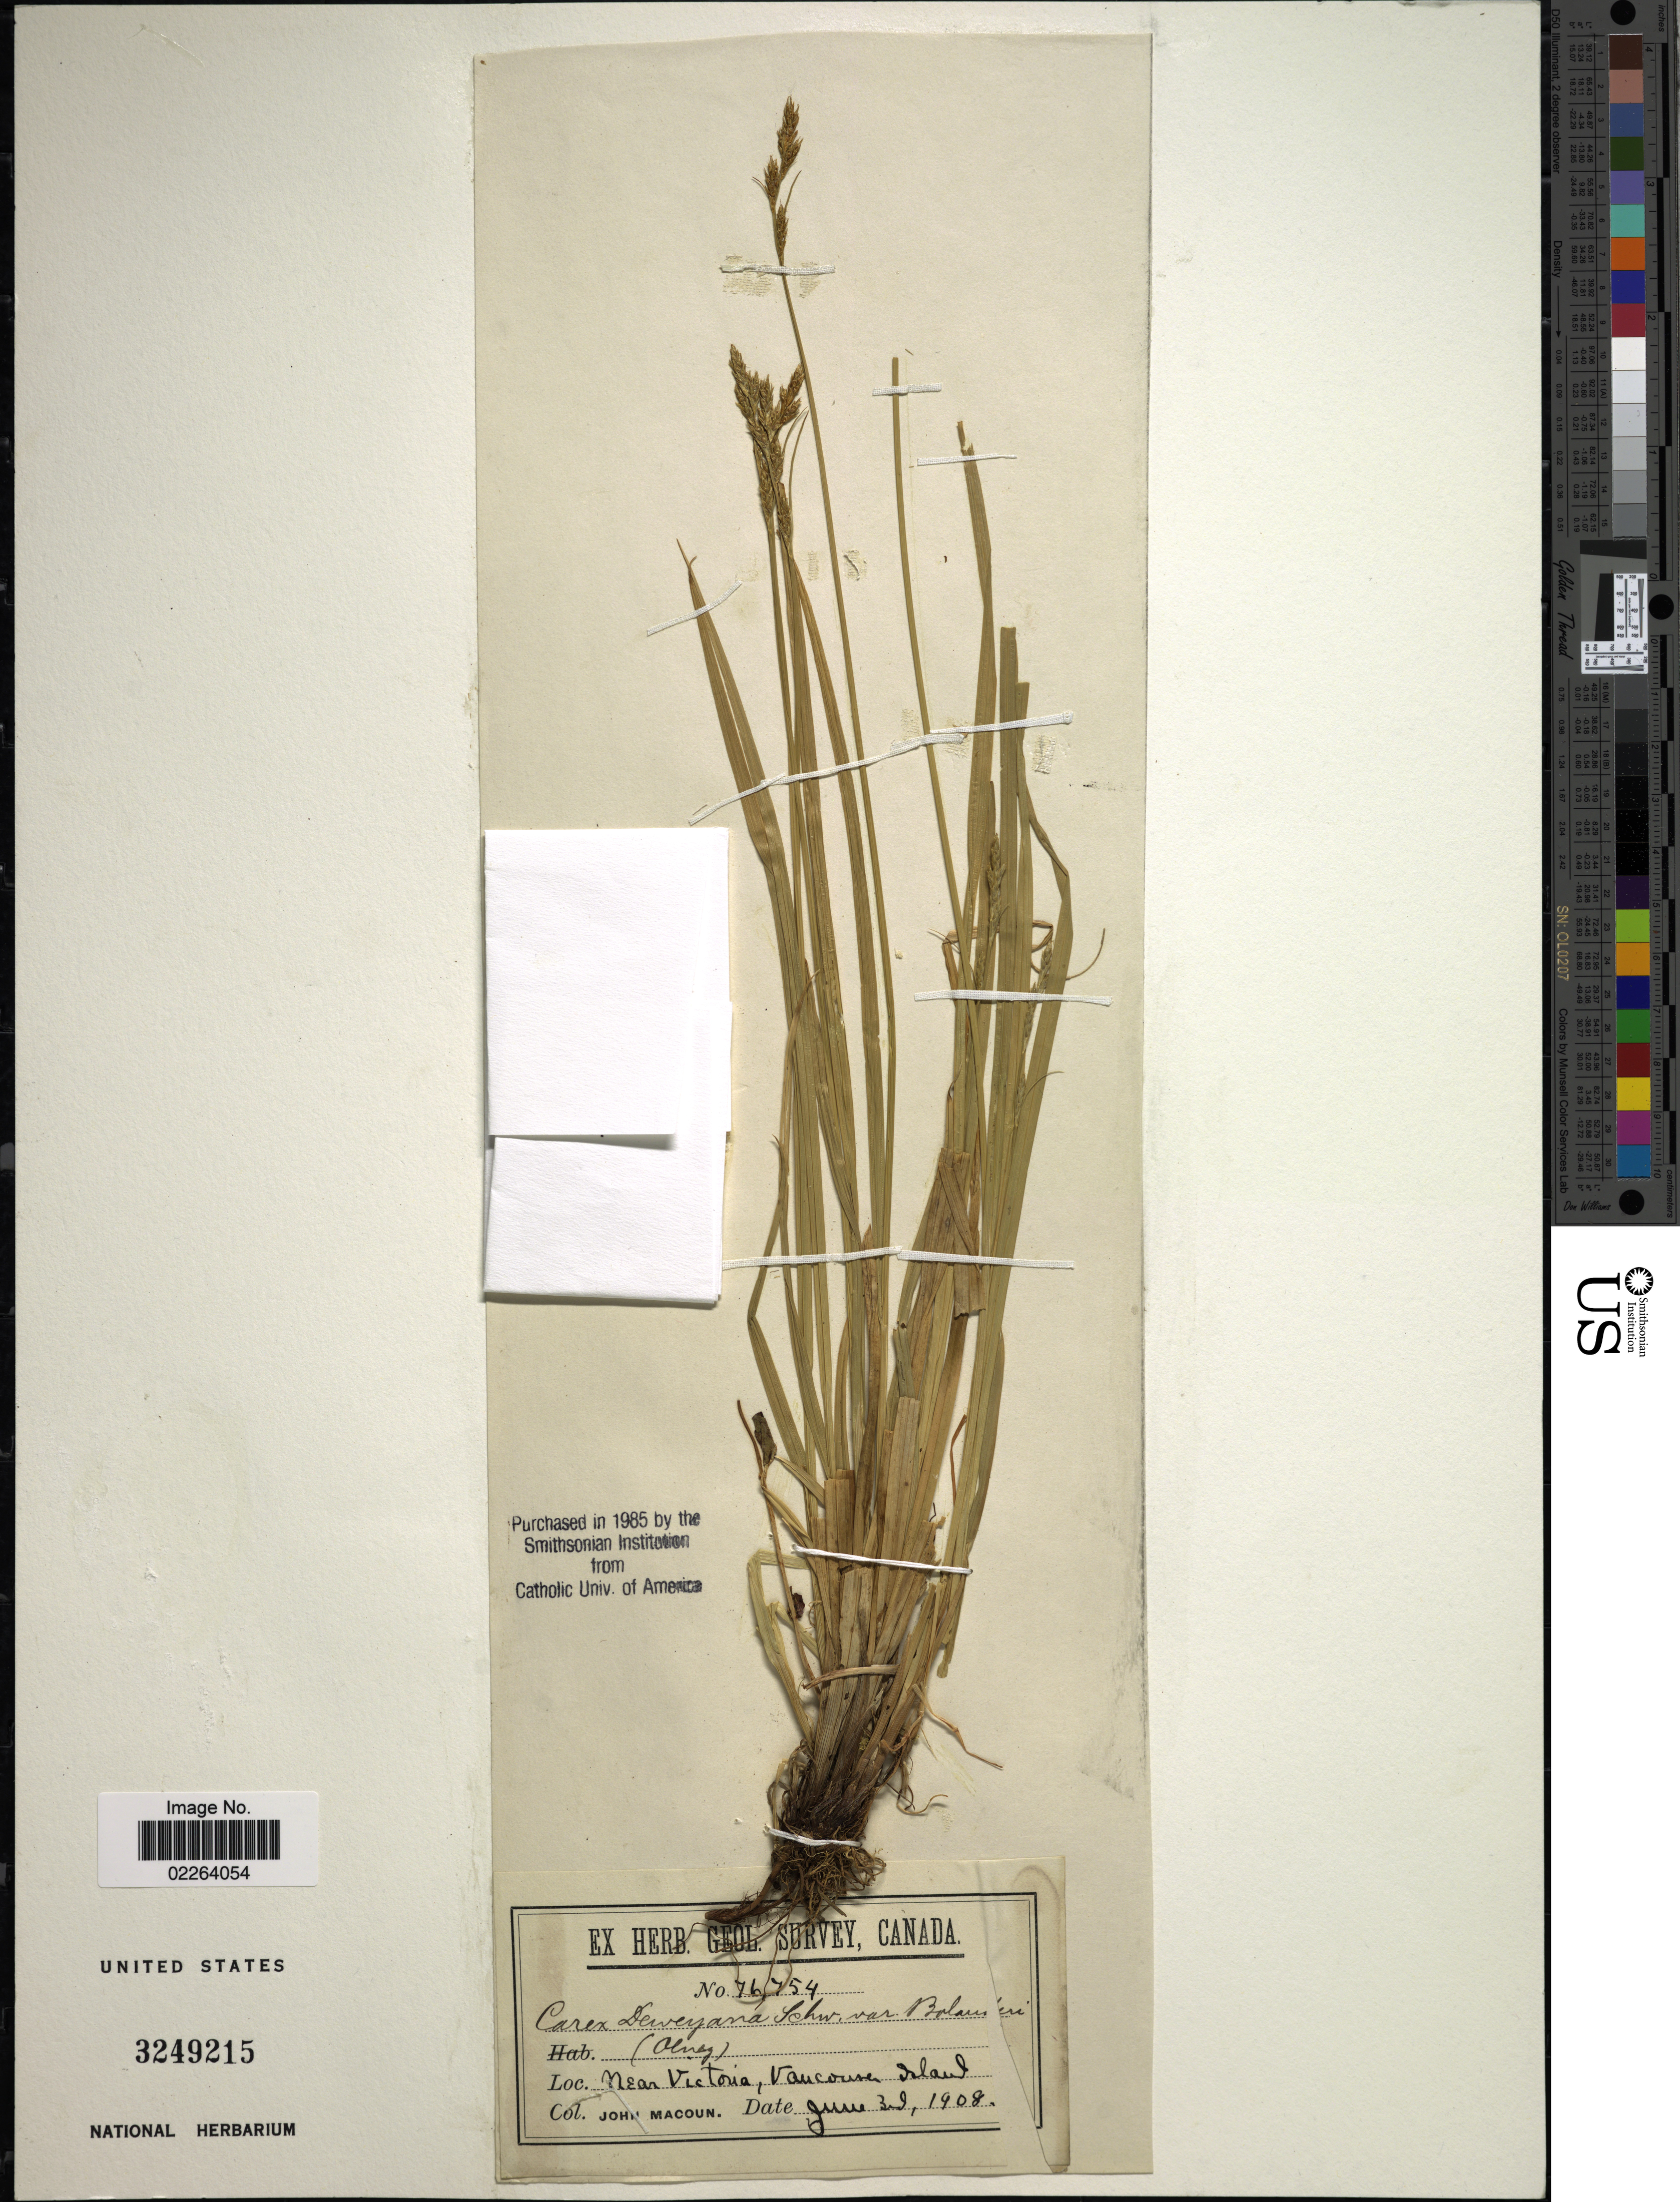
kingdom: Plantae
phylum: Tracheophyta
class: Liliopsida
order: Poales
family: Cyperaceae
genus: Carex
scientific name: Carex deweyana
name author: Schwein.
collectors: J. Macoun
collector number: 76754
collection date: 1908-06-30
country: Canada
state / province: British Columbia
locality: Near Victoria, Vancouver Island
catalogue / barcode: US 3249215